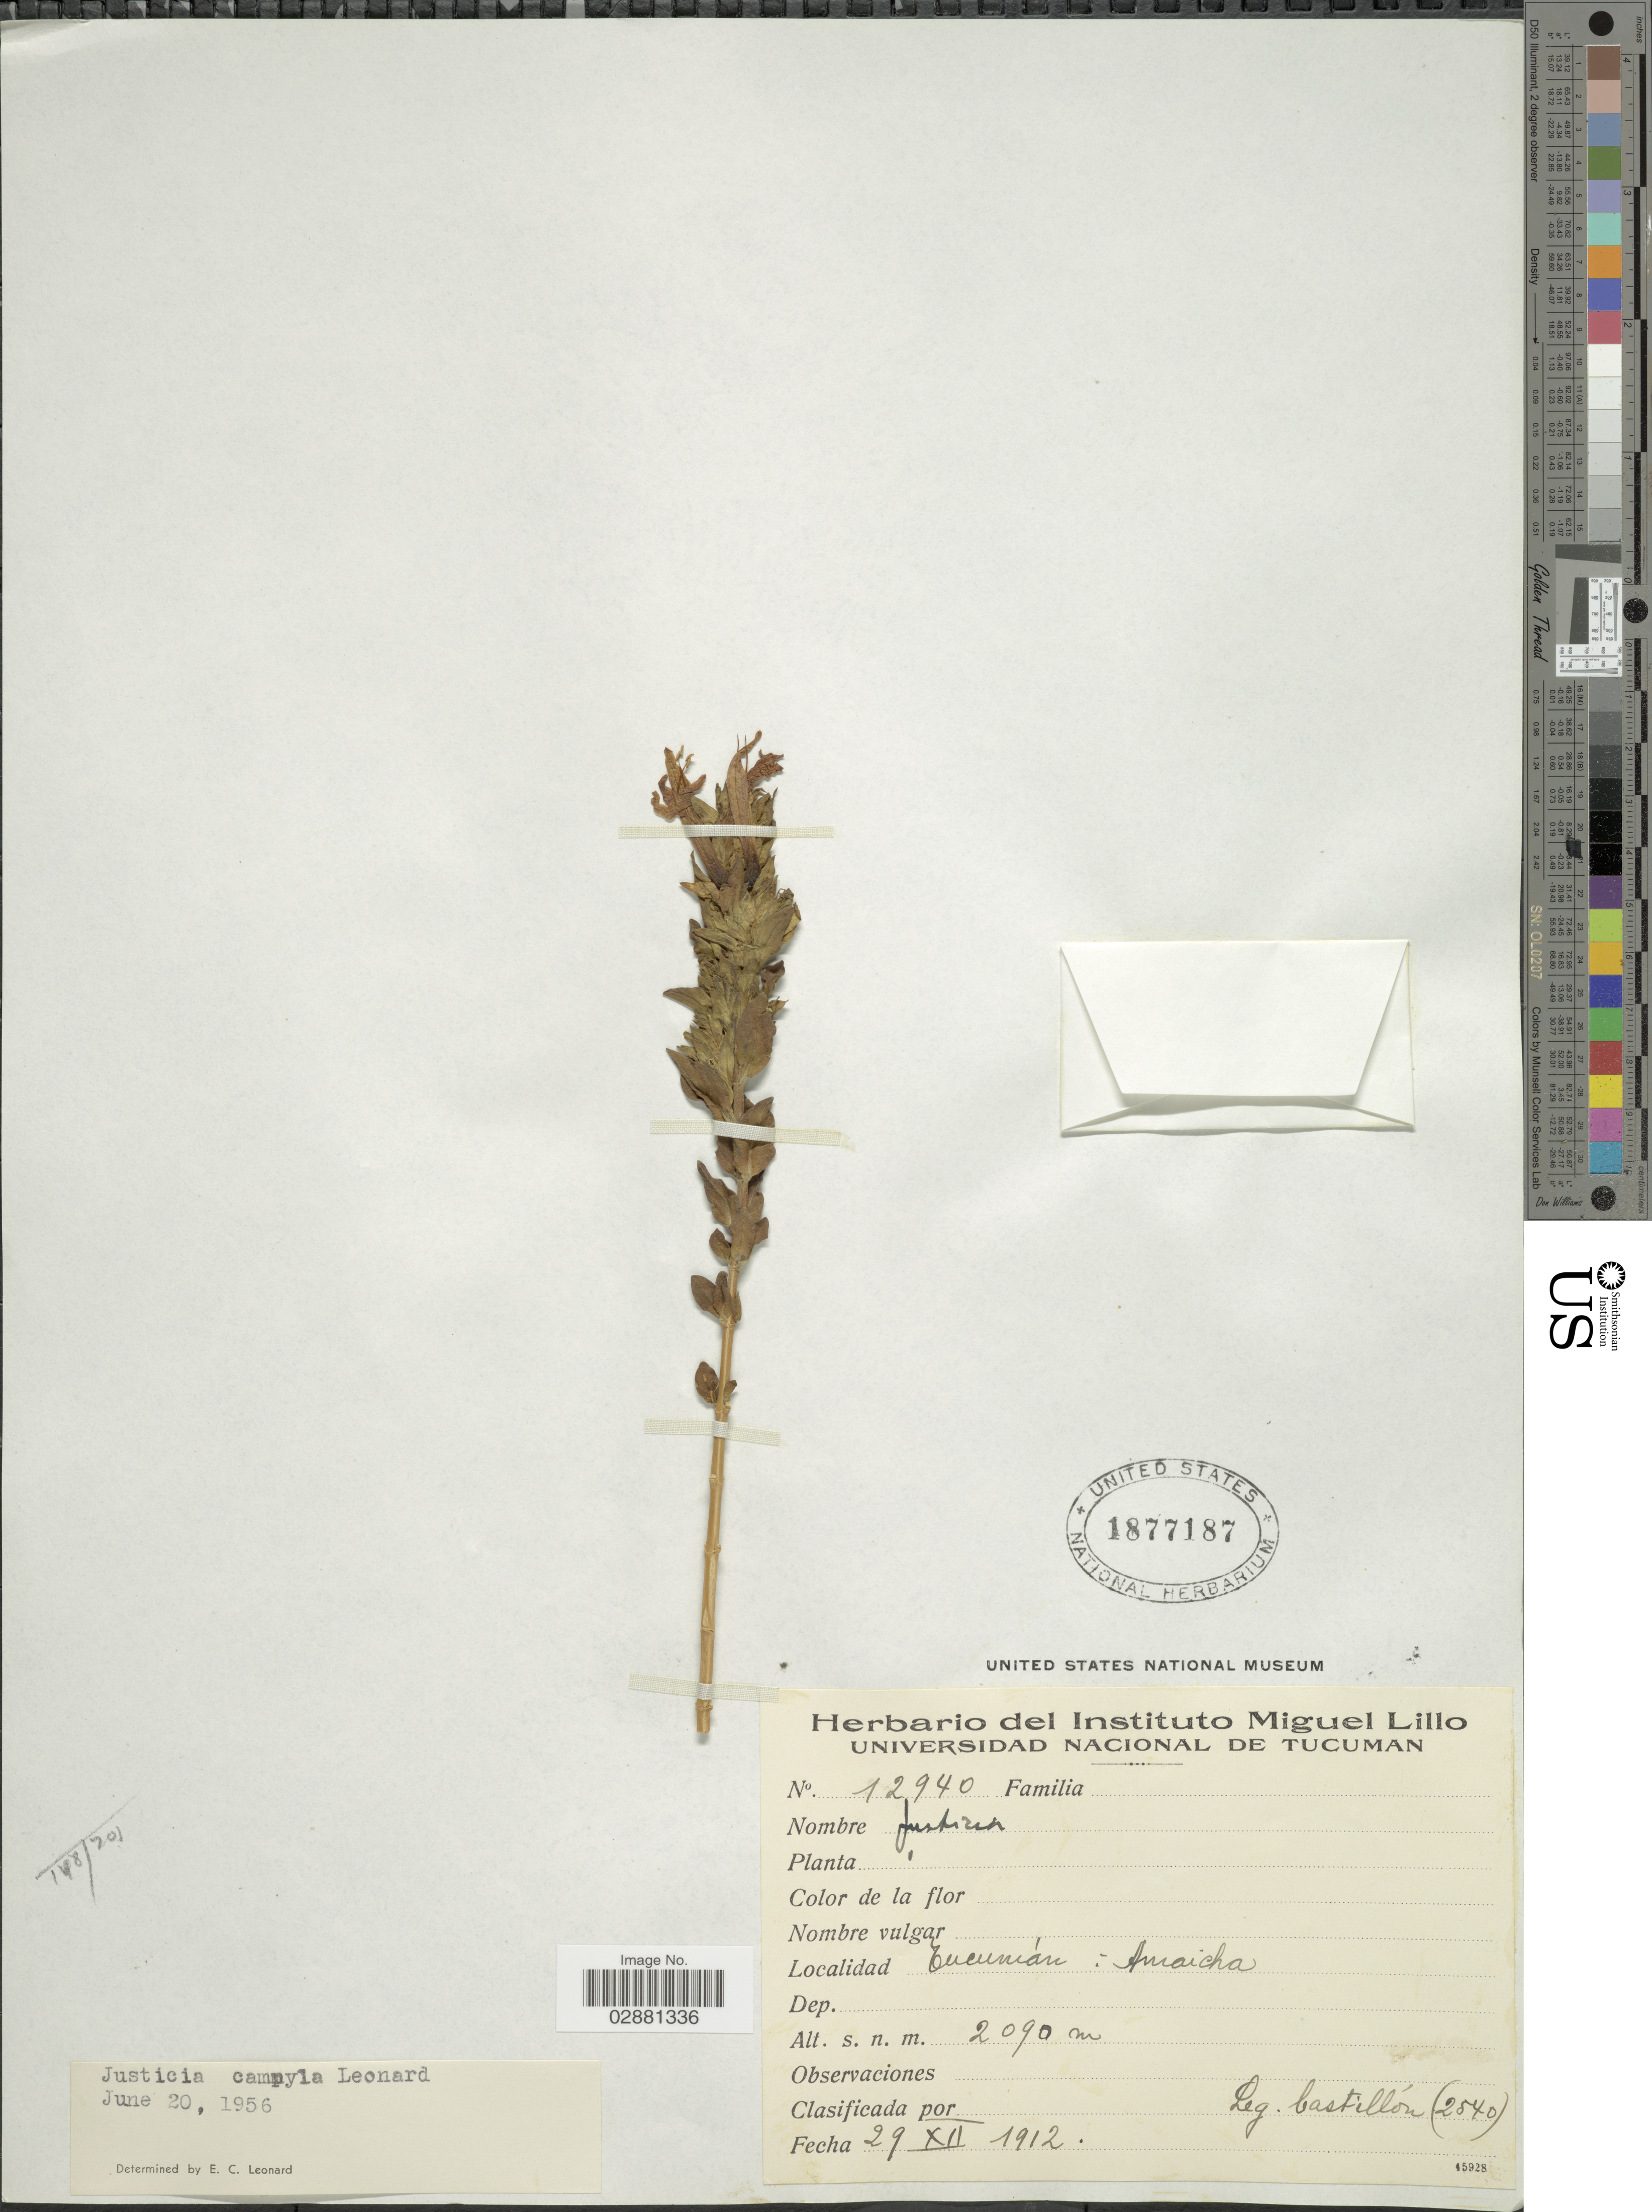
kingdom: Plantae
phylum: Tracheophyta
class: Magnoliopsida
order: Lamiales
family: Acanthaceae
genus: Justicia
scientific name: Justicia xylosteoides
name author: Griseb.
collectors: Castillon, --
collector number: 2540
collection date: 1912-12-29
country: Argentina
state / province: Tucuman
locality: Tucumán: Amaicha.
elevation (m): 2090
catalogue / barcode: US 1877187